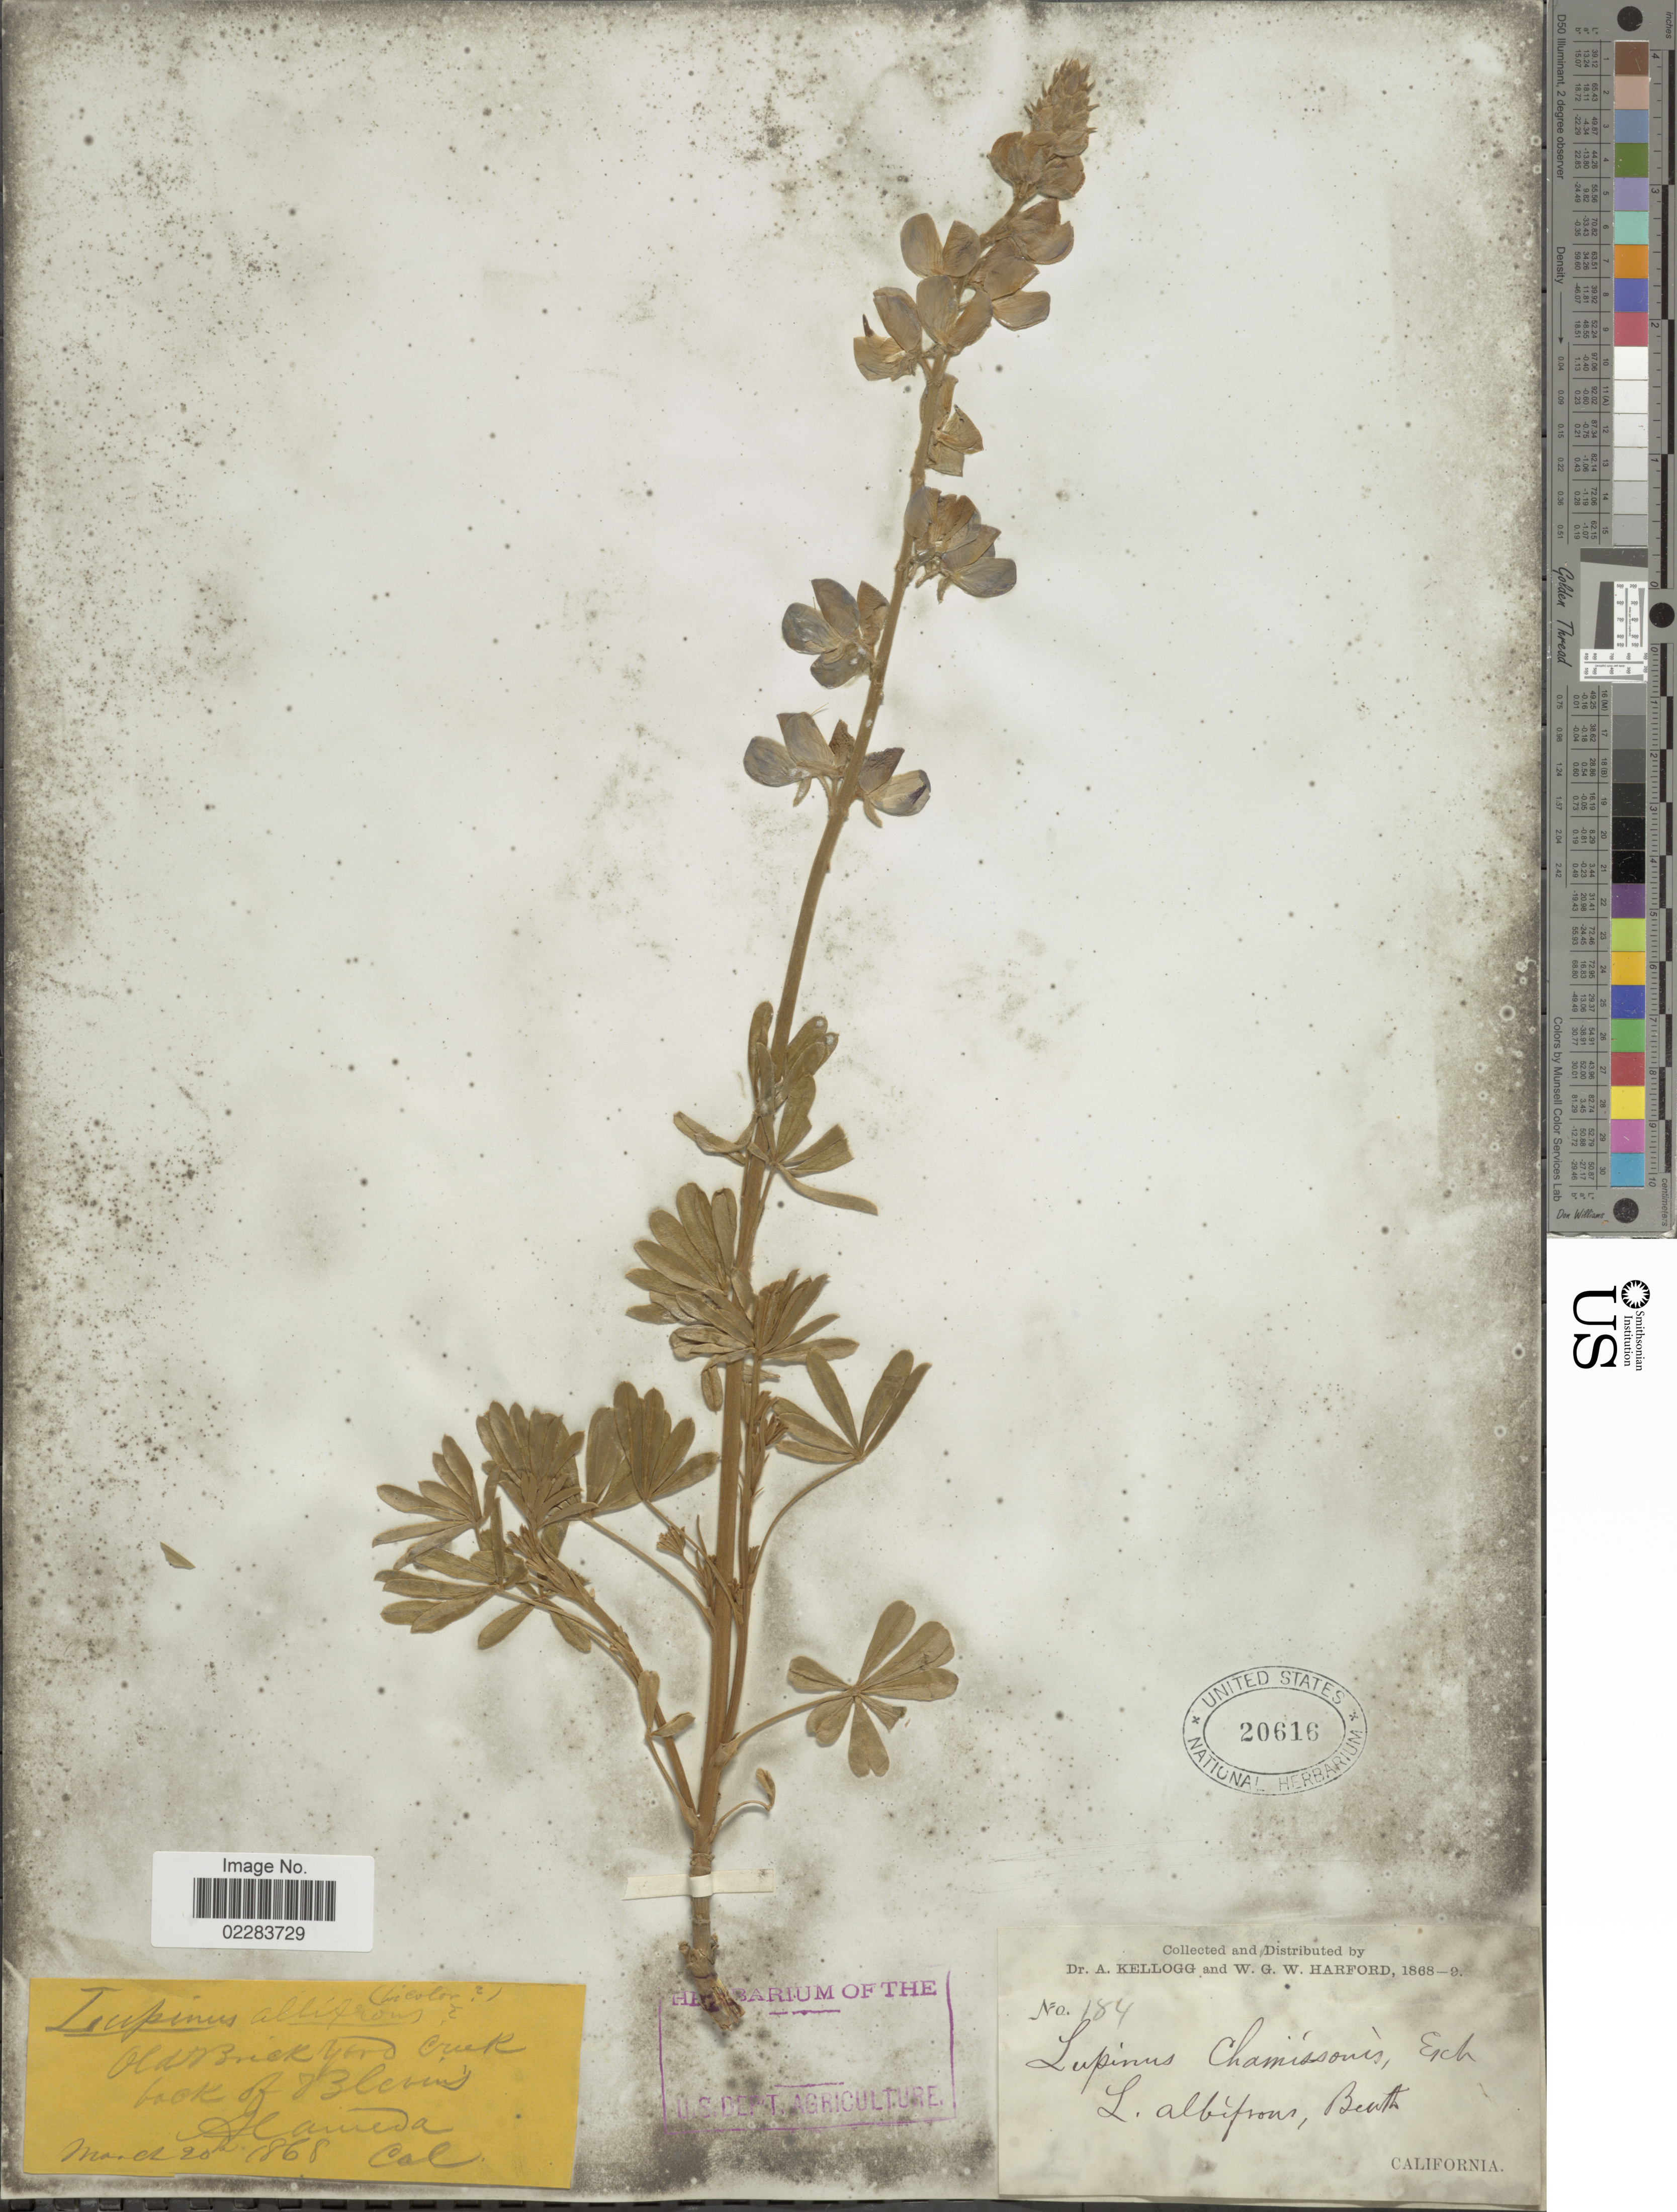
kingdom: Plantae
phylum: Tracheophyta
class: Magnoliopsida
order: Fabales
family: Fabaceae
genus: Lupinus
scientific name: Lupinus albifrons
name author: Benth.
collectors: A. Kellogg & W. G. W. Harford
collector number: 184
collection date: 1868-03-20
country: United States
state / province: California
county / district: Alameda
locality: Old Brick Yard Creek. back of Blevin's Alameda.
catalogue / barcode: US 20616